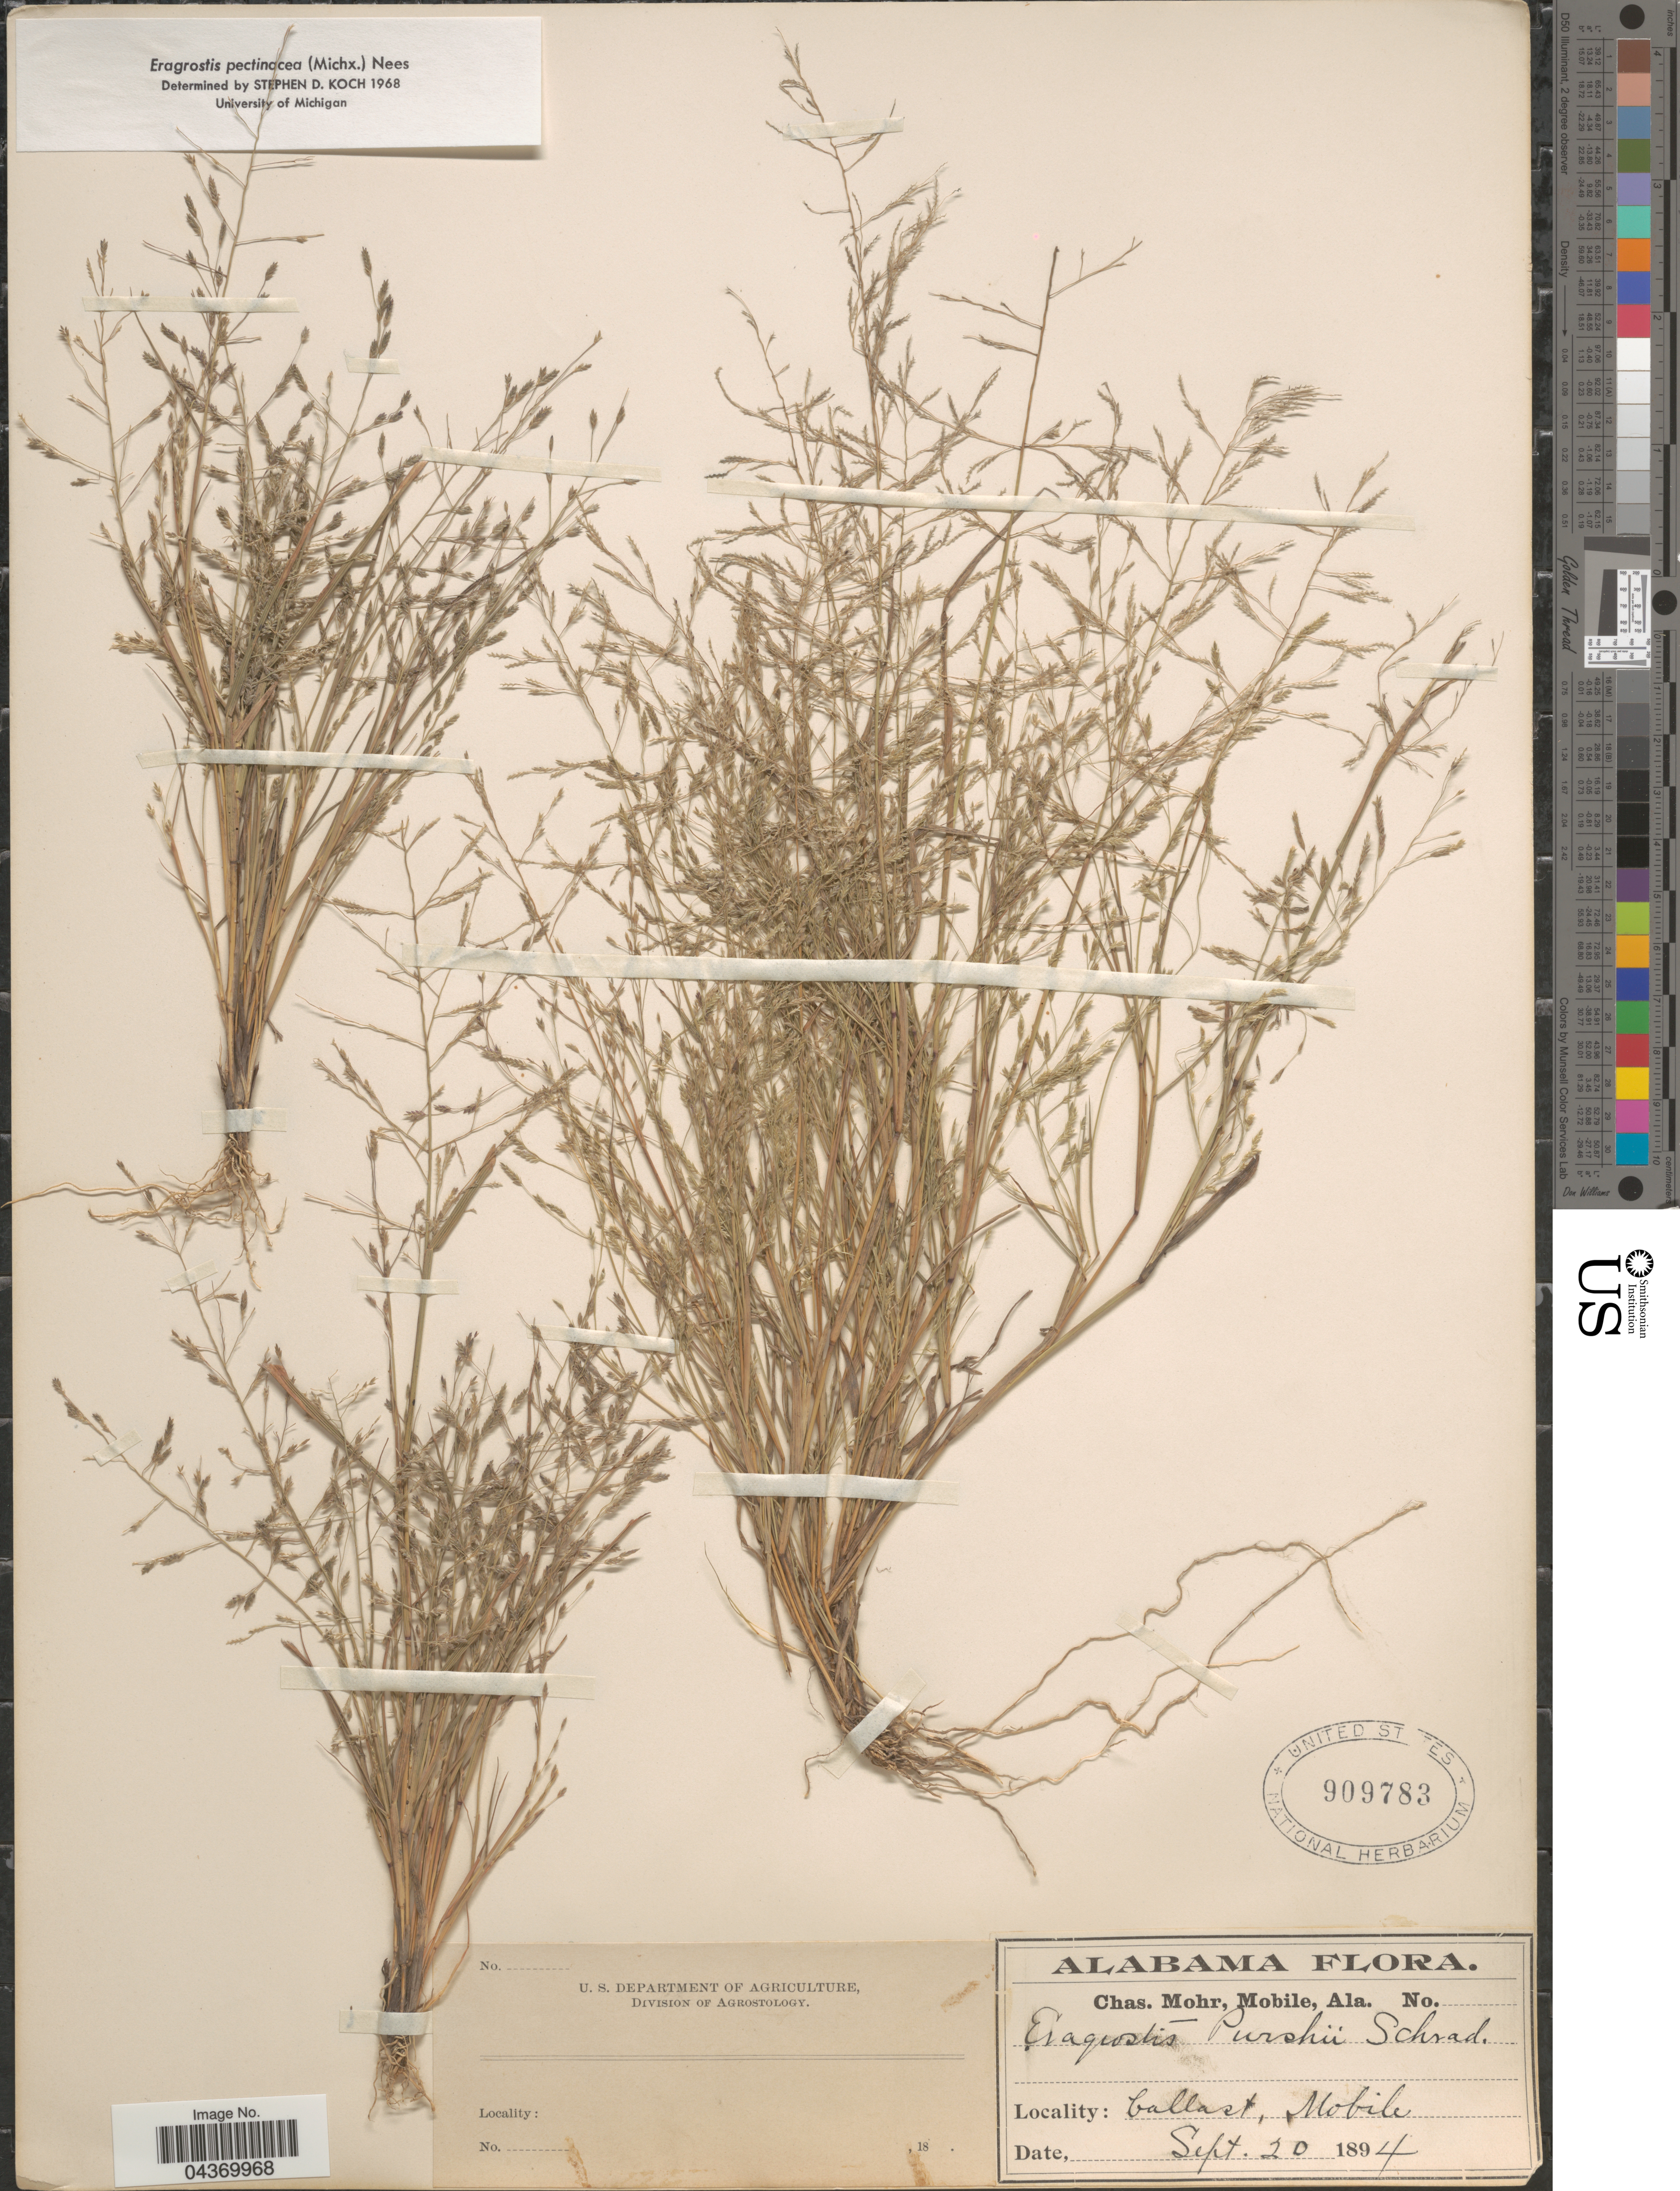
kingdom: Plantae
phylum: Tracheophyta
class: Liliopsida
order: Poales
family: Poaceae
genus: Eragrostis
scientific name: Eragrostis pectinacea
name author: (Michx.) Nees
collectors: Mohr, C. T. (herbarium)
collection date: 1894-09-20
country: United States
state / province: Alabama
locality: Ballast, Mobile.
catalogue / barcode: US 909783